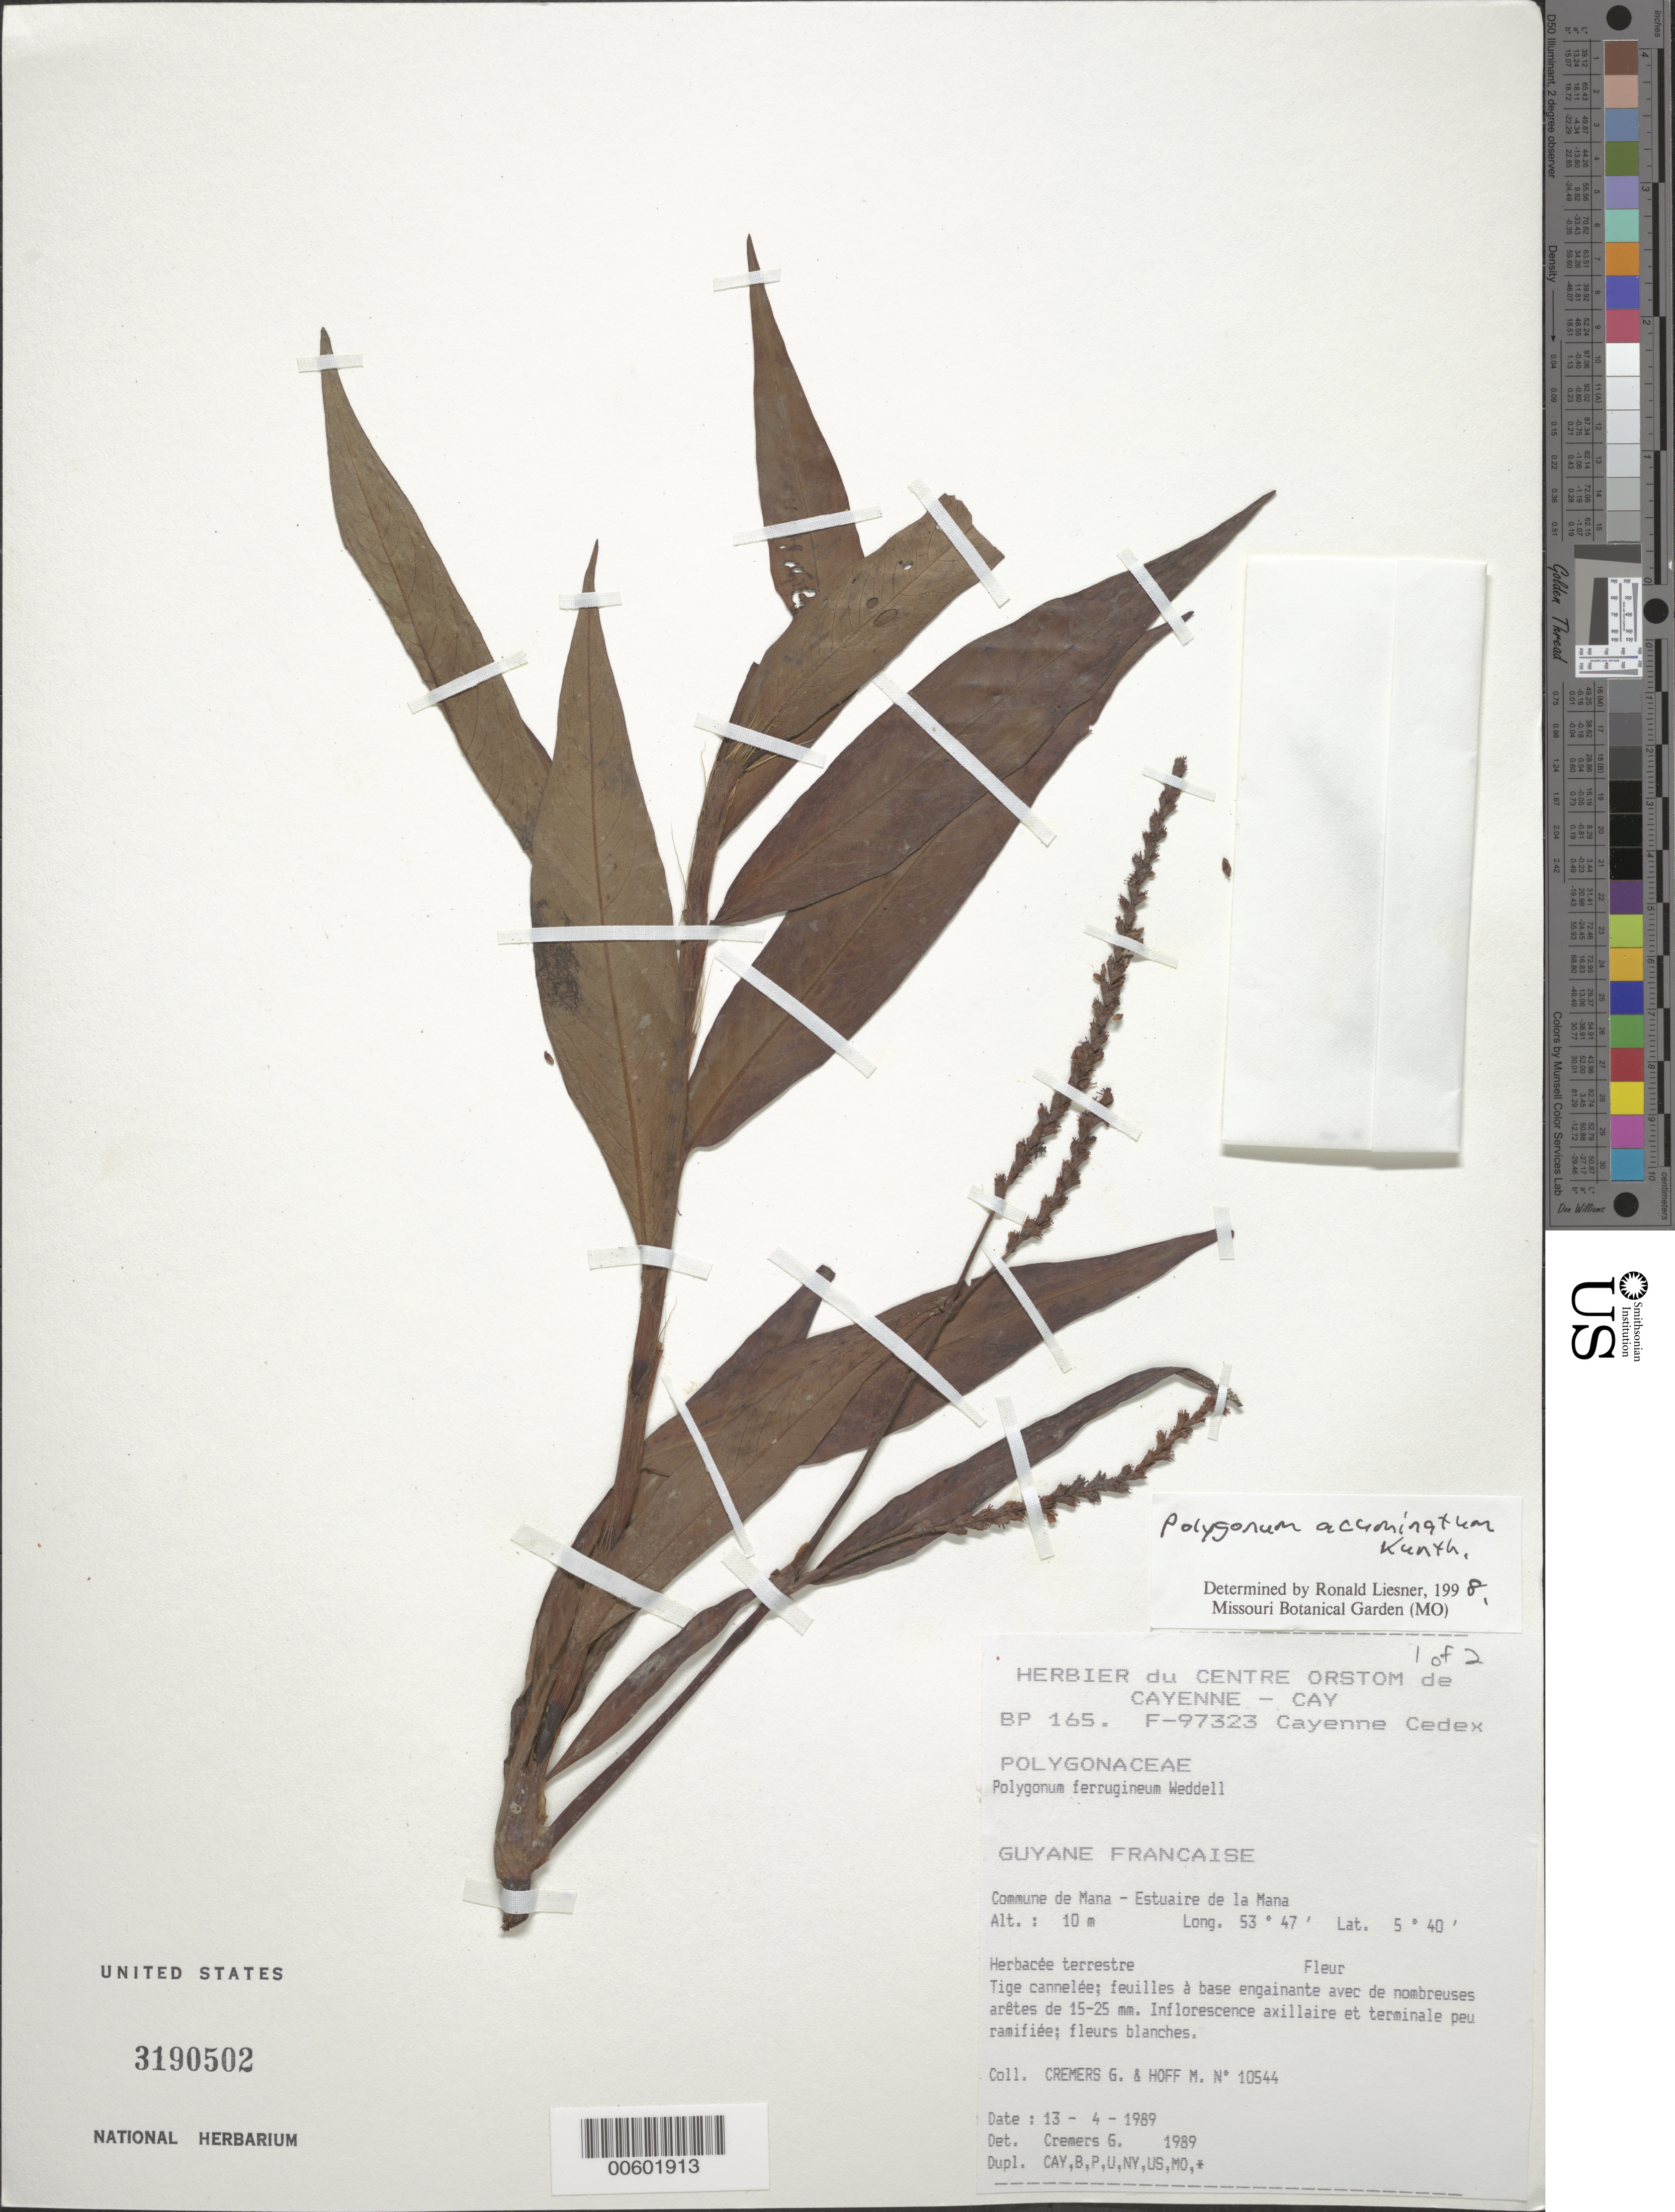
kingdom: Plantae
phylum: Tracheophyta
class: Magnoliopsida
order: Caryophyllales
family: Polygonaceae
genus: Polygonum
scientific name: Polygonum acuminatum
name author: Kunth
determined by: Liesner, R. L.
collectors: G. Cremers & M. Hoff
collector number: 10544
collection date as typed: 13-Apr-89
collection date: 1989-04-13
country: French Guiana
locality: Commune de Mana, Estuaire de la Mana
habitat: Commune de Mana-Estuaire de la Mana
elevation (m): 10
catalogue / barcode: US 3190502